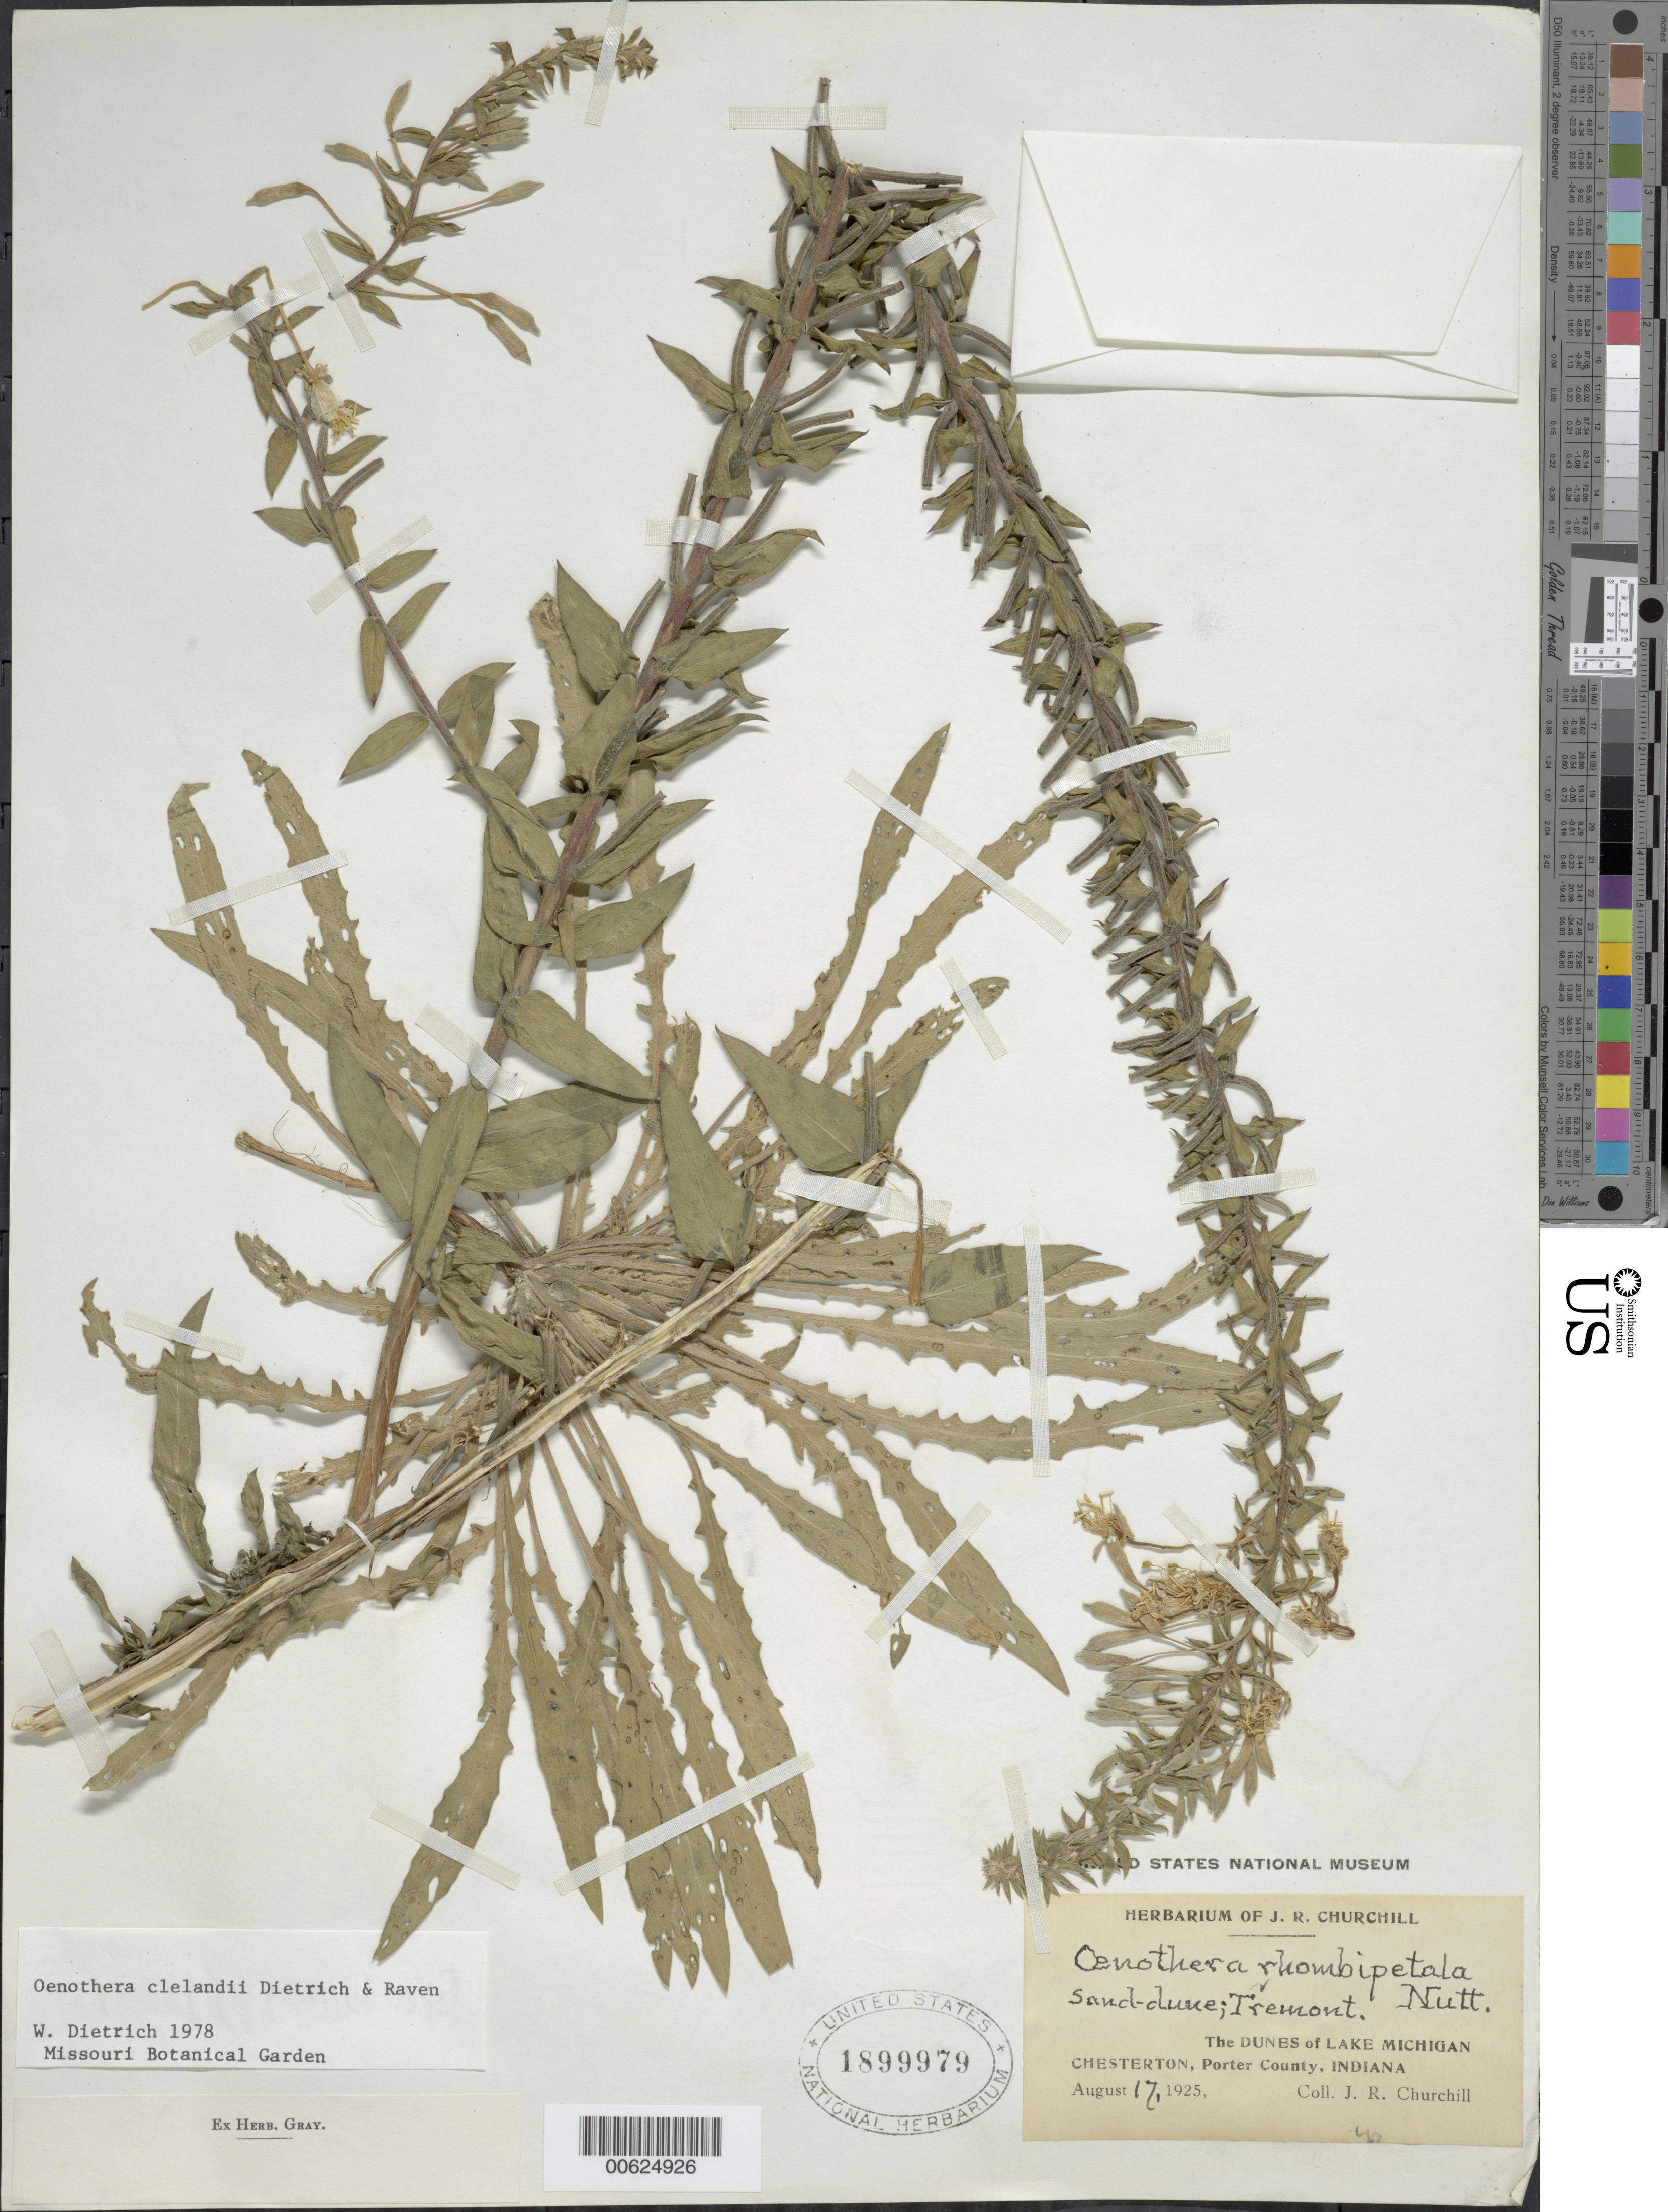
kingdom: Plantae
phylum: Tracheophyta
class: Magnoliopsida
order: Myrtales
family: Onagraceae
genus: Oenothera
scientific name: Oenothera clelandii W. Dietr., P.H. Raven & W.L. Wagner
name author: W. Dietr. et al.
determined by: Dietrich, W.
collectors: J. R. Churchill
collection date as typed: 17 Aug 1925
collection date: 1925-08-17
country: United States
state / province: Indiana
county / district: Porter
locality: Chesterton, Lake Michigan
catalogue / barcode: US 1899979